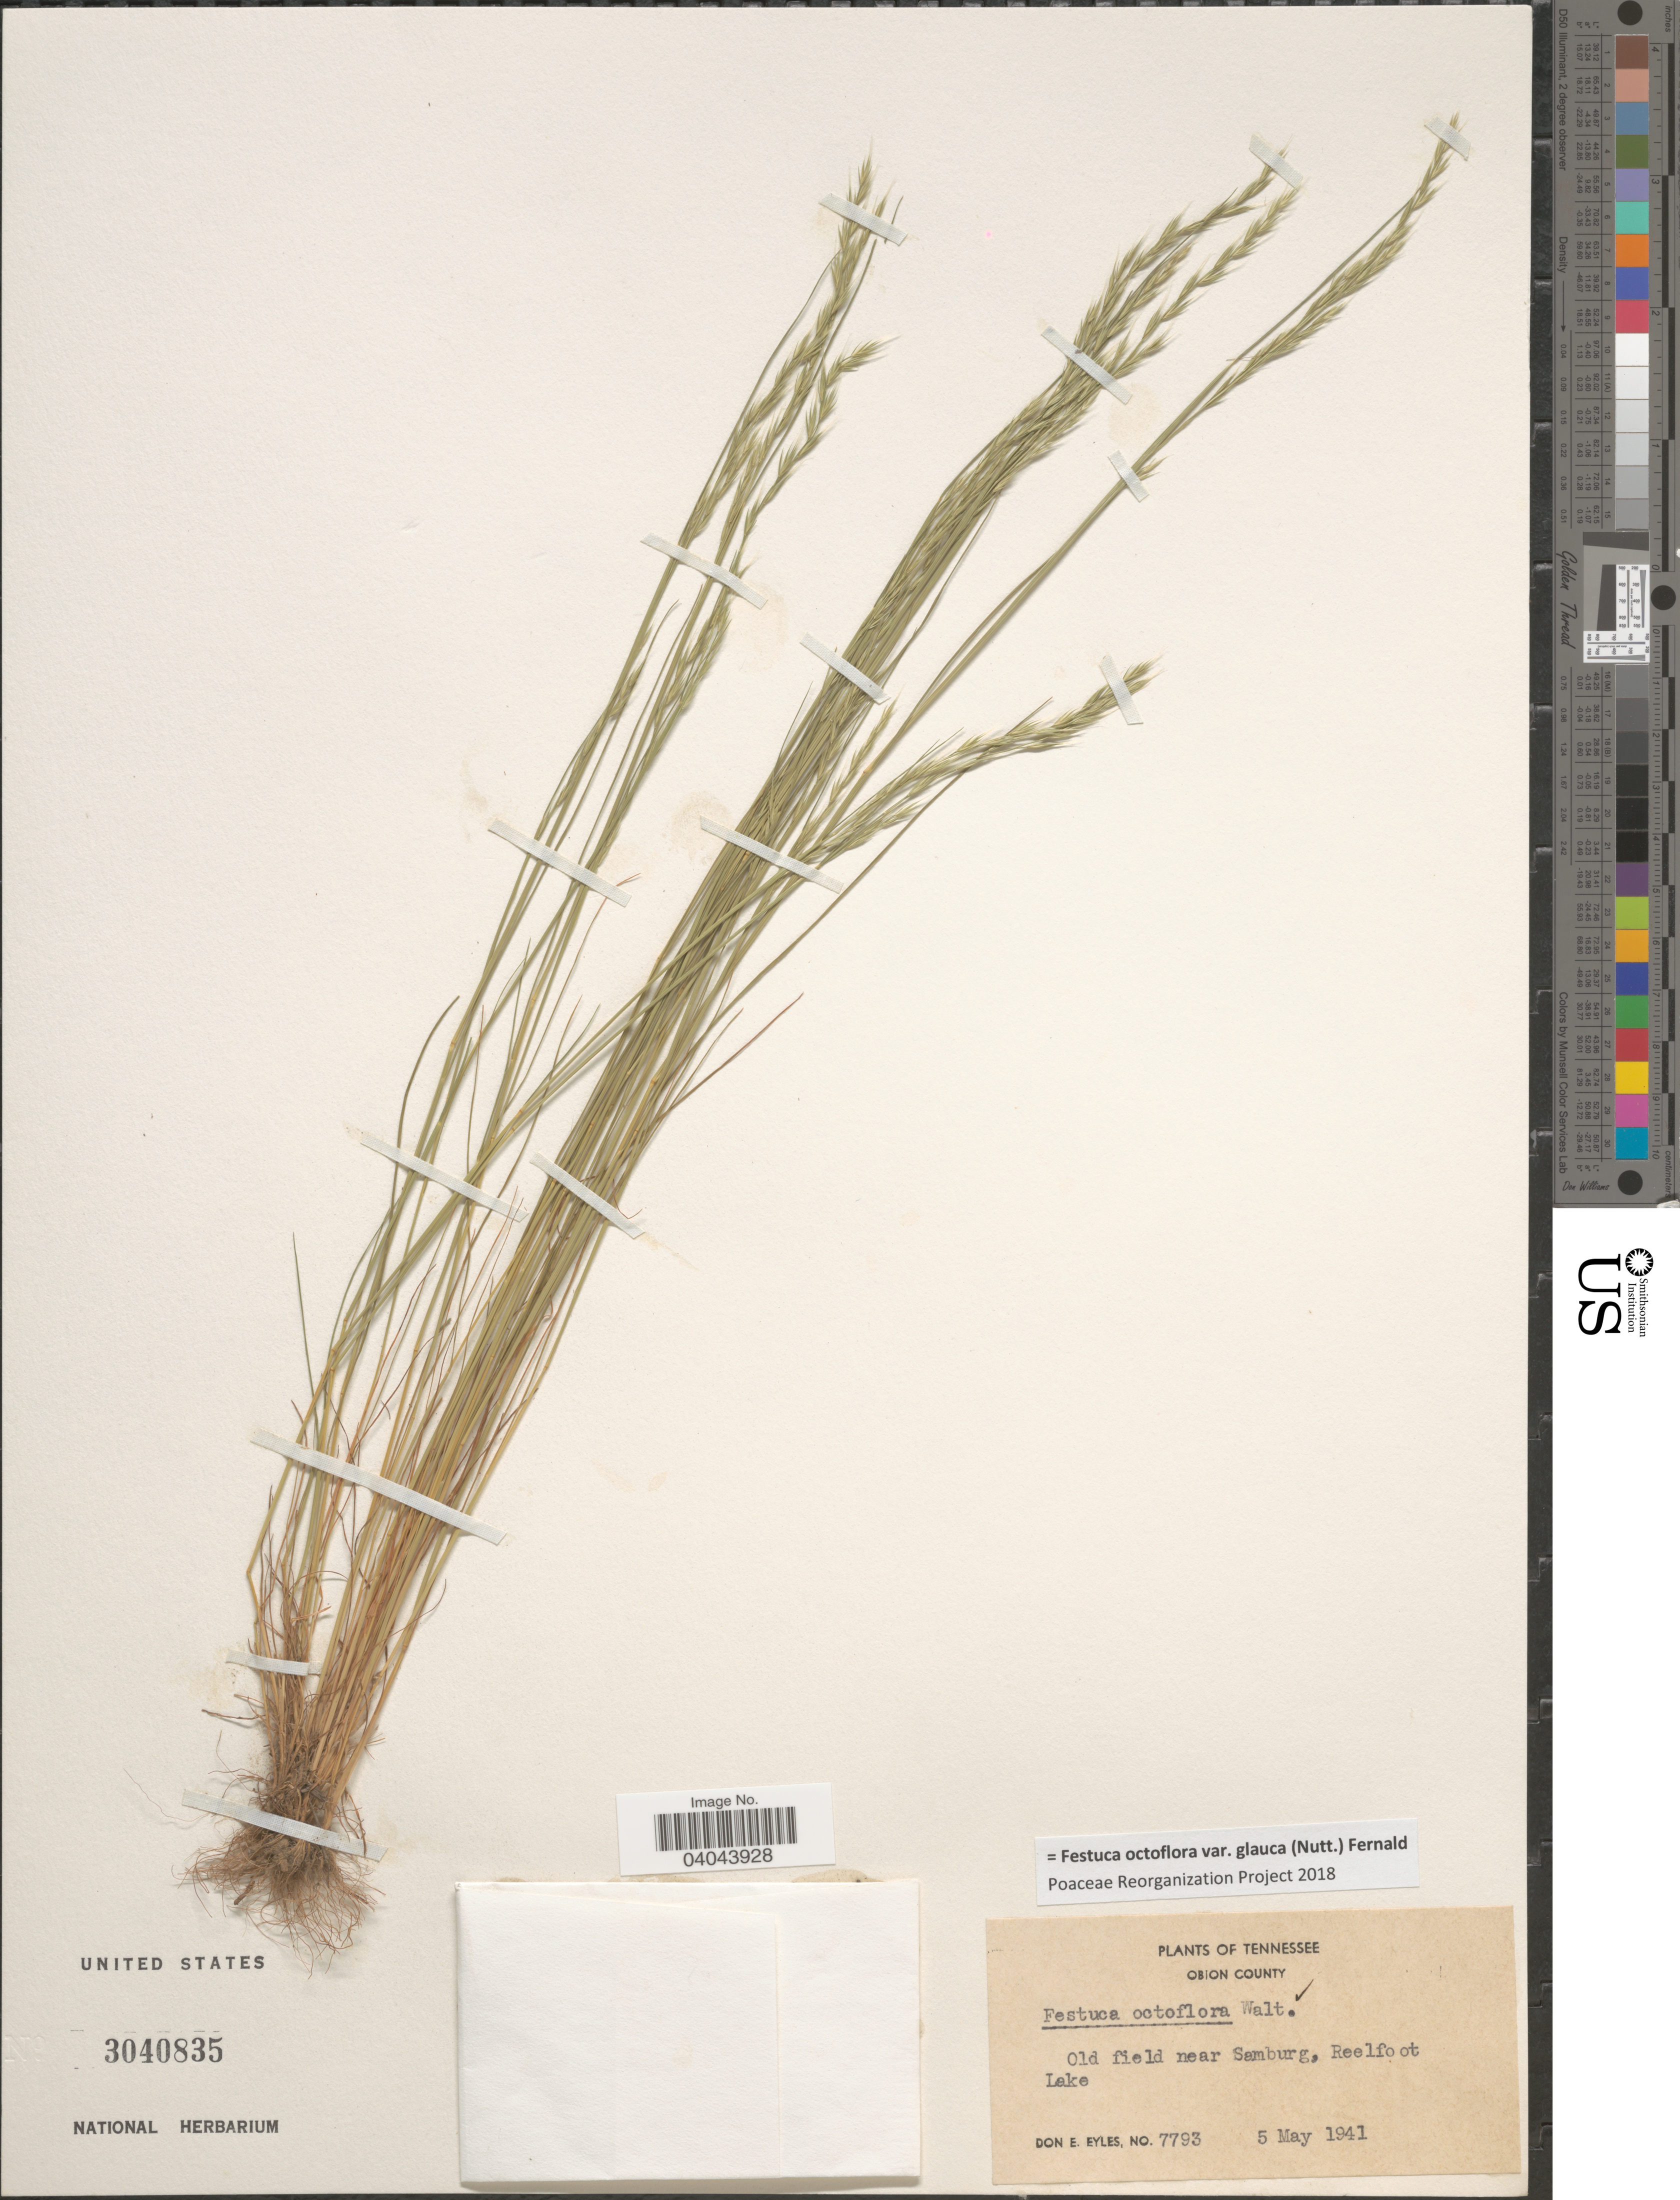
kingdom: Plantae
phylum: Tracheophyta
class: Liliopsida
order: Poales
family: Poaceae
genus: Festuca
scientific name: Festuca octoflora var. glauca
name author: (Nutt.) Fernald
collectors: D. Eyles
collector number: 7793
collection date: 1941-05-05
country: United States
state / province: Tennessee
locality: Obion County. Old field near Samburg, Reelfoot Lake.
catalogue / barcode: US 3040835